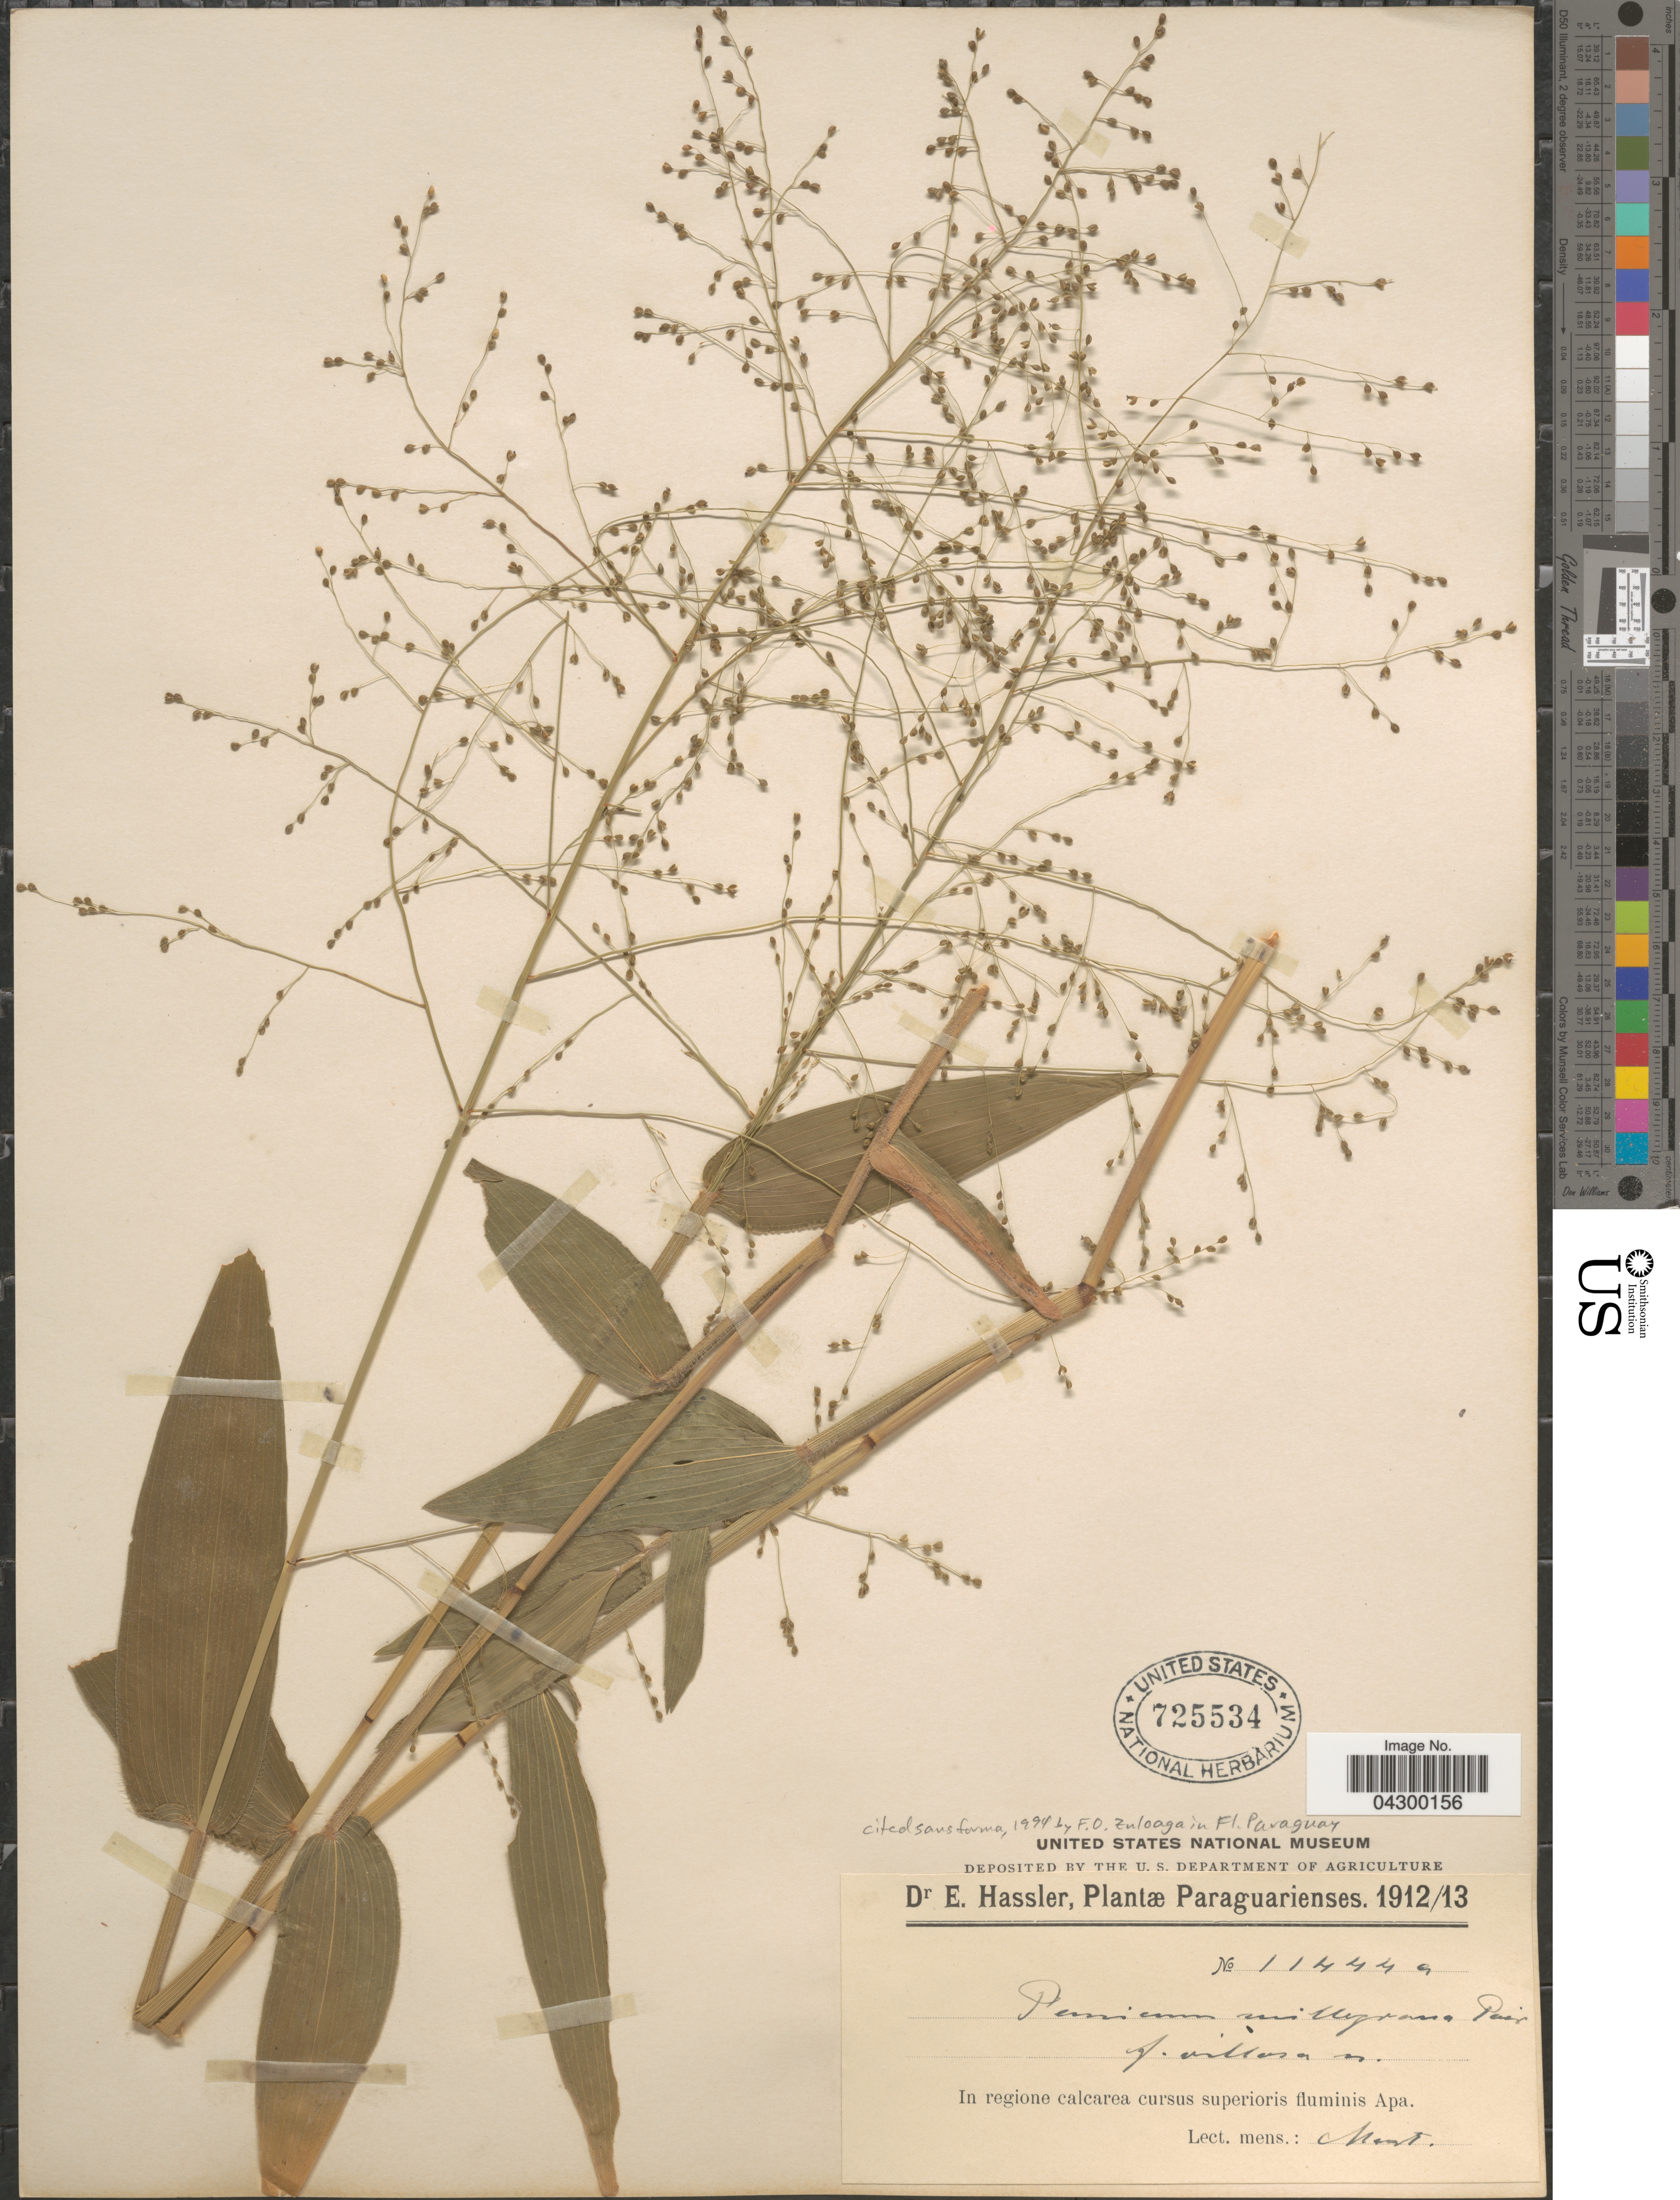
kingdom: Plantae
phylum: Tracheophyta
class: Liliopsida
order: Poales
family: Poaceae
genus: Panicum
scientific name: Panicum millegrana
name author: Poir.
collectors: E. Hassler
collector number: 11444a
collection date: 1912-03/1913-03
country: Paraguay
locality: In regione calcarea cursus superioris fluminis Apa.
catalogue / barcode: US 725534